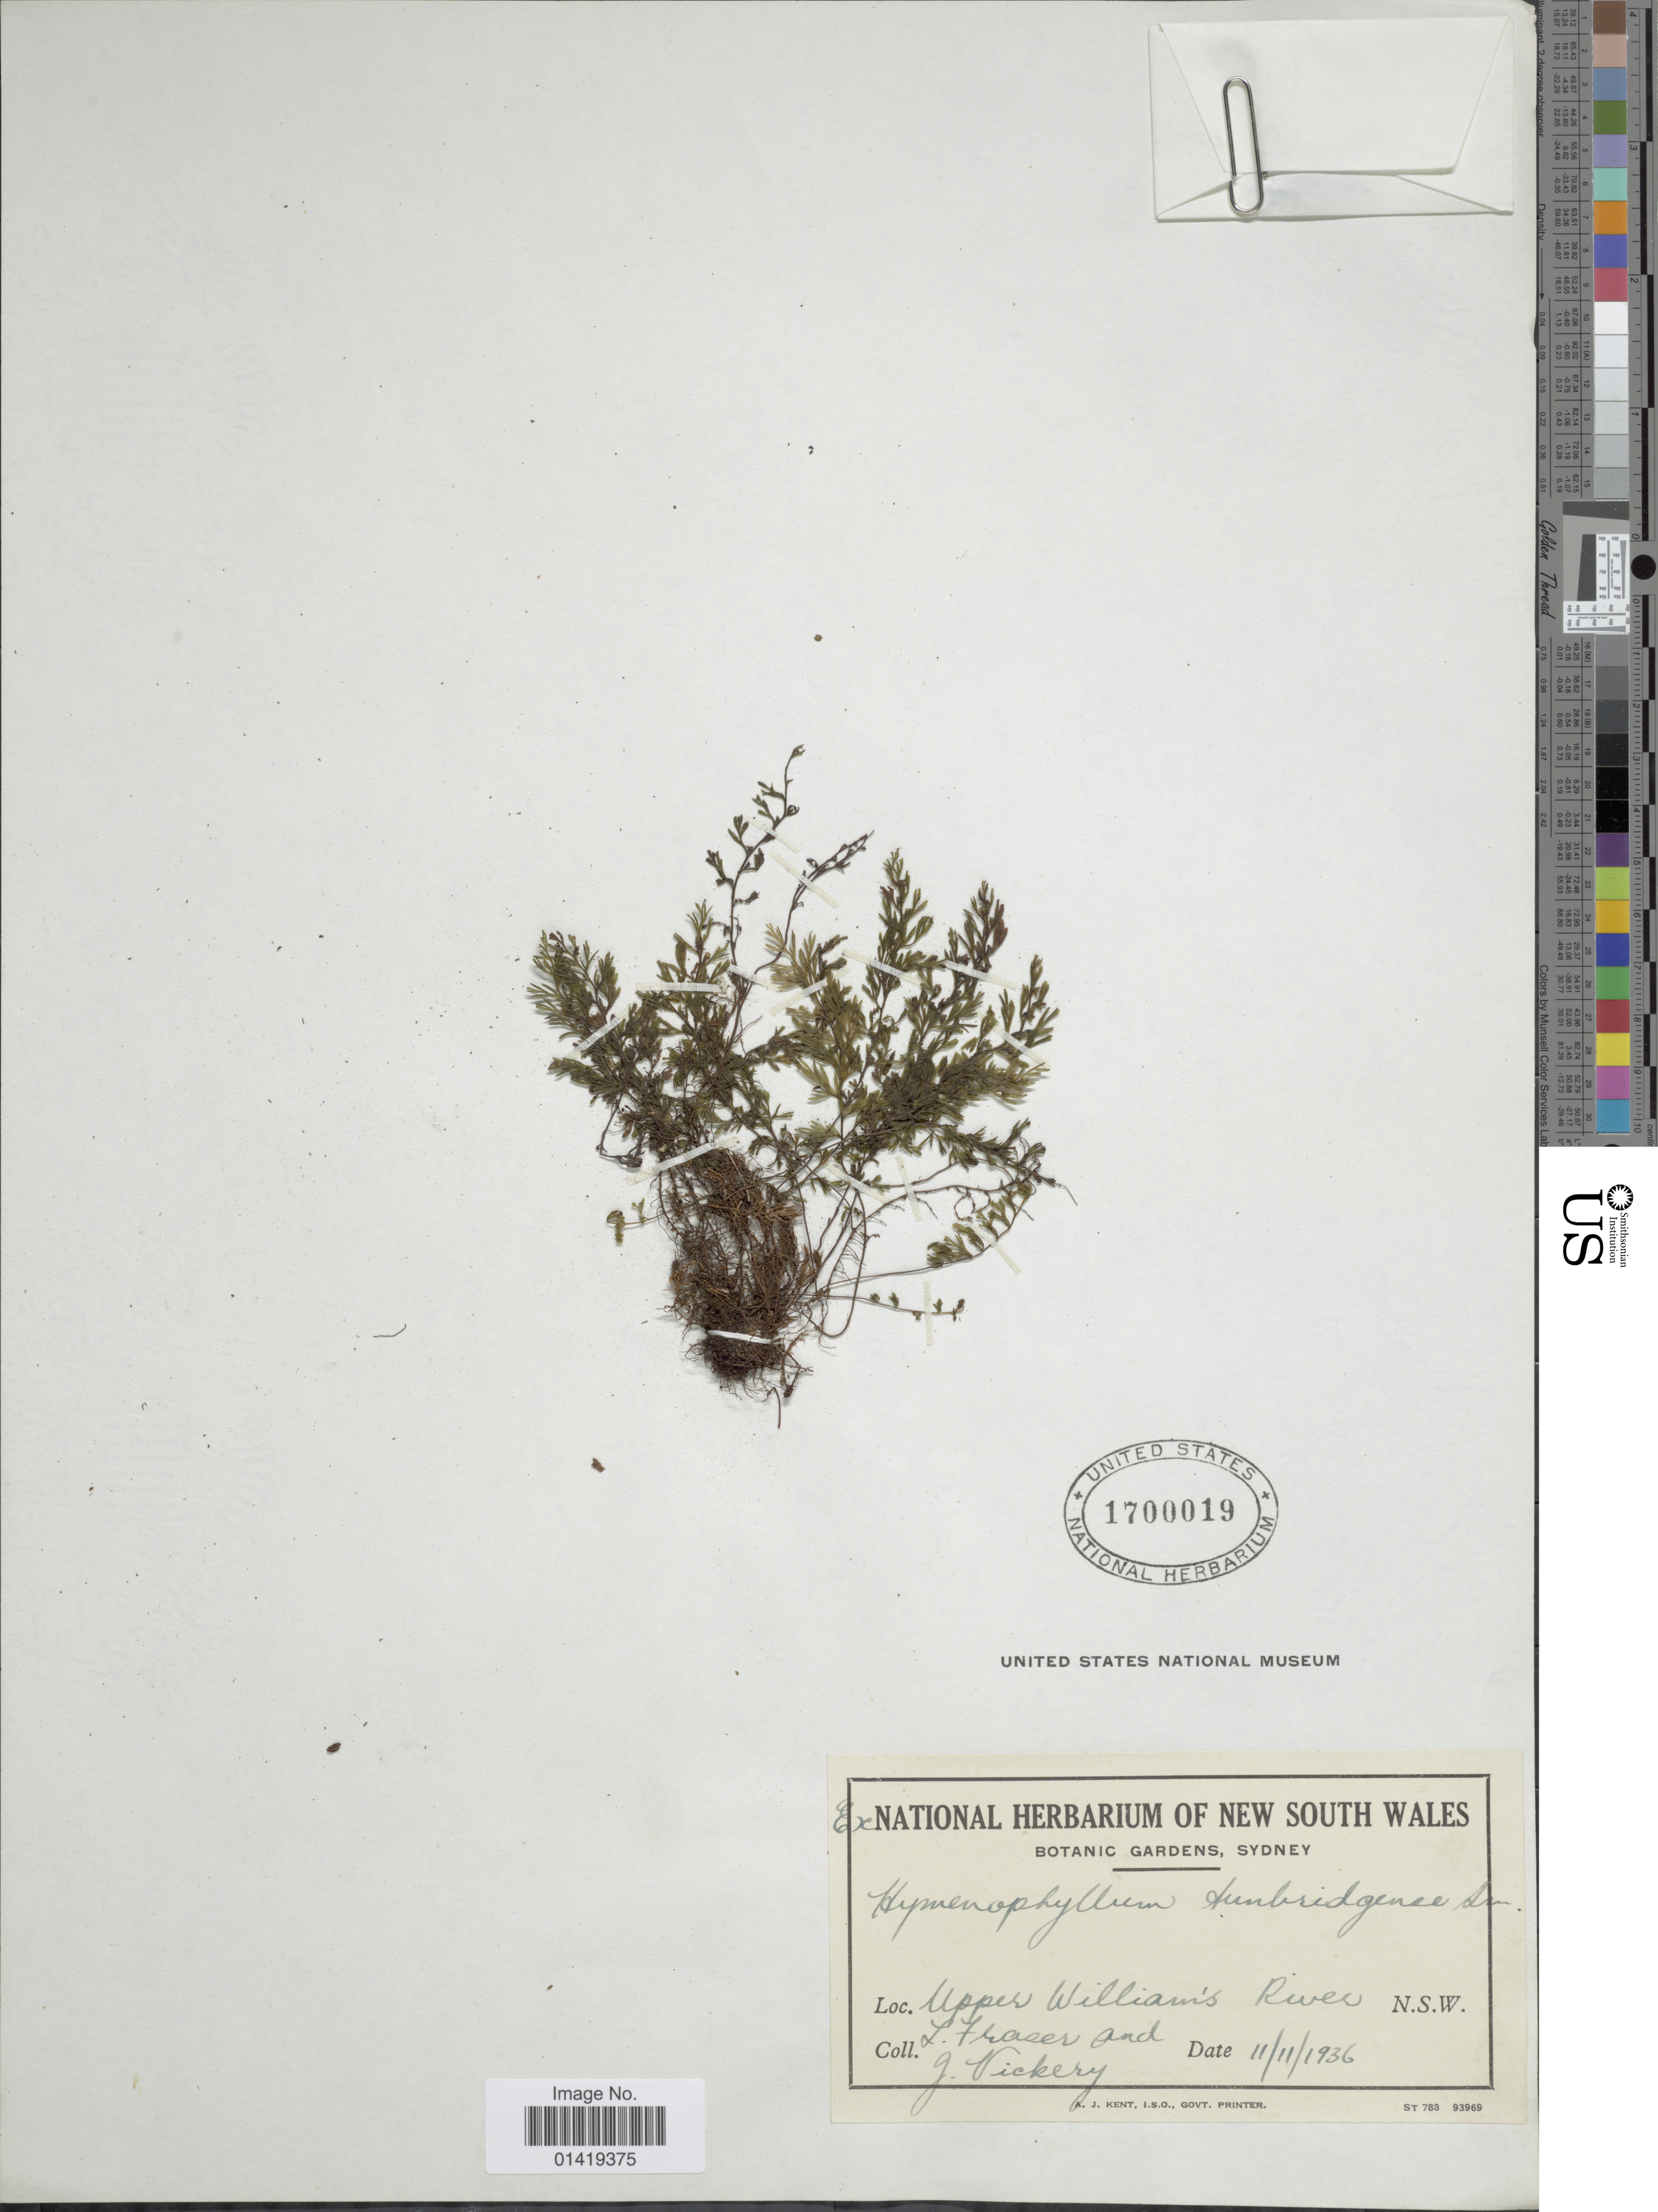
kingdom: Plantae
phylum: Tracheophyta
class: Polypodiopsida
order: Hymenophyllales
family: Hymenophyllaceae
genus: Hymenophyllum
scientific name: Hymenophyllum cupressiforme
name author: Labill.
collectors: L. Fraser & J. Vickery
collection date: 1936-11-11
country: Australia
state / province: New South Wales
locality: Upper Williams River, NSW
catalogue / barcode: US 1700019